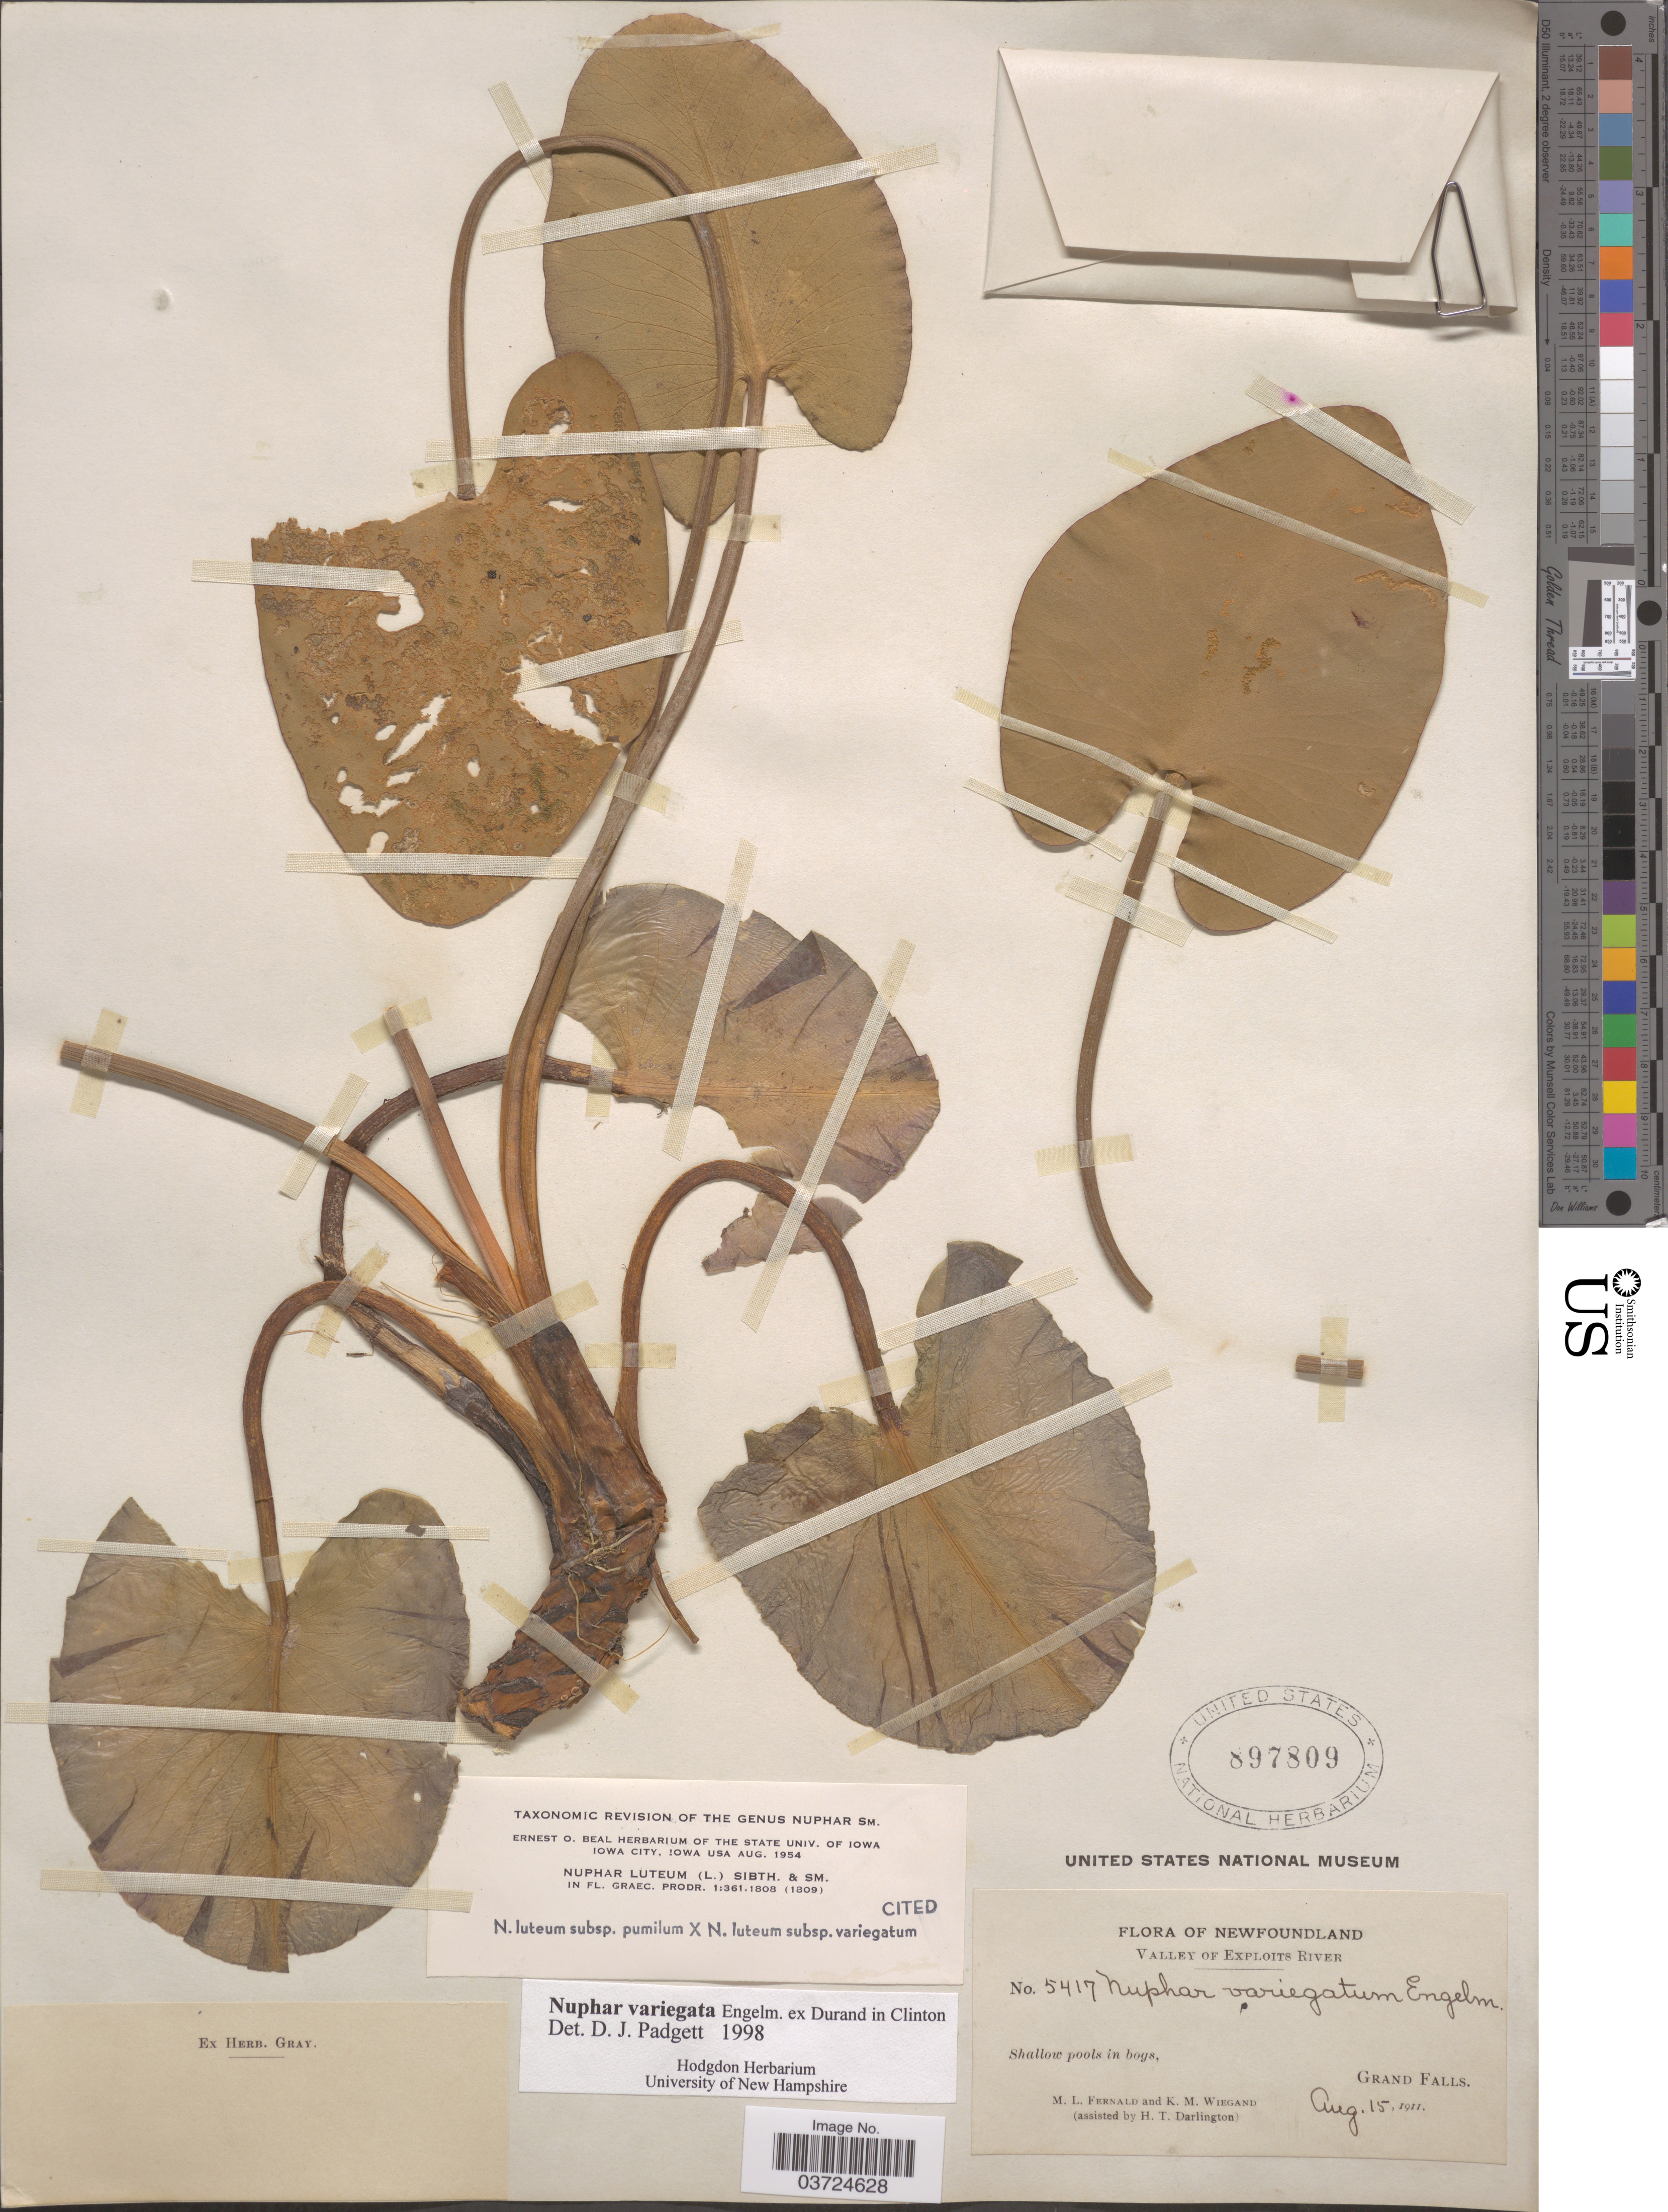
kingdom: Plantae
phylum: Tracheophyta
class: Magnoliopsida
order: Nymphaeales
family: Nymphaeaceae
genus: Nuphar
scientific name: Nuphar variegata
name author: Engelm. ex Durand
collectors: M. L. Fernald, K. M. Wiegand & H. Darlington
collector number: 5417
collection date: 1911-08-15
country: Canada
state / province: Newfoundland and Labrador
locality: Valley of Exploits River. Grand Falls.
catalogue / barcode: US 897809